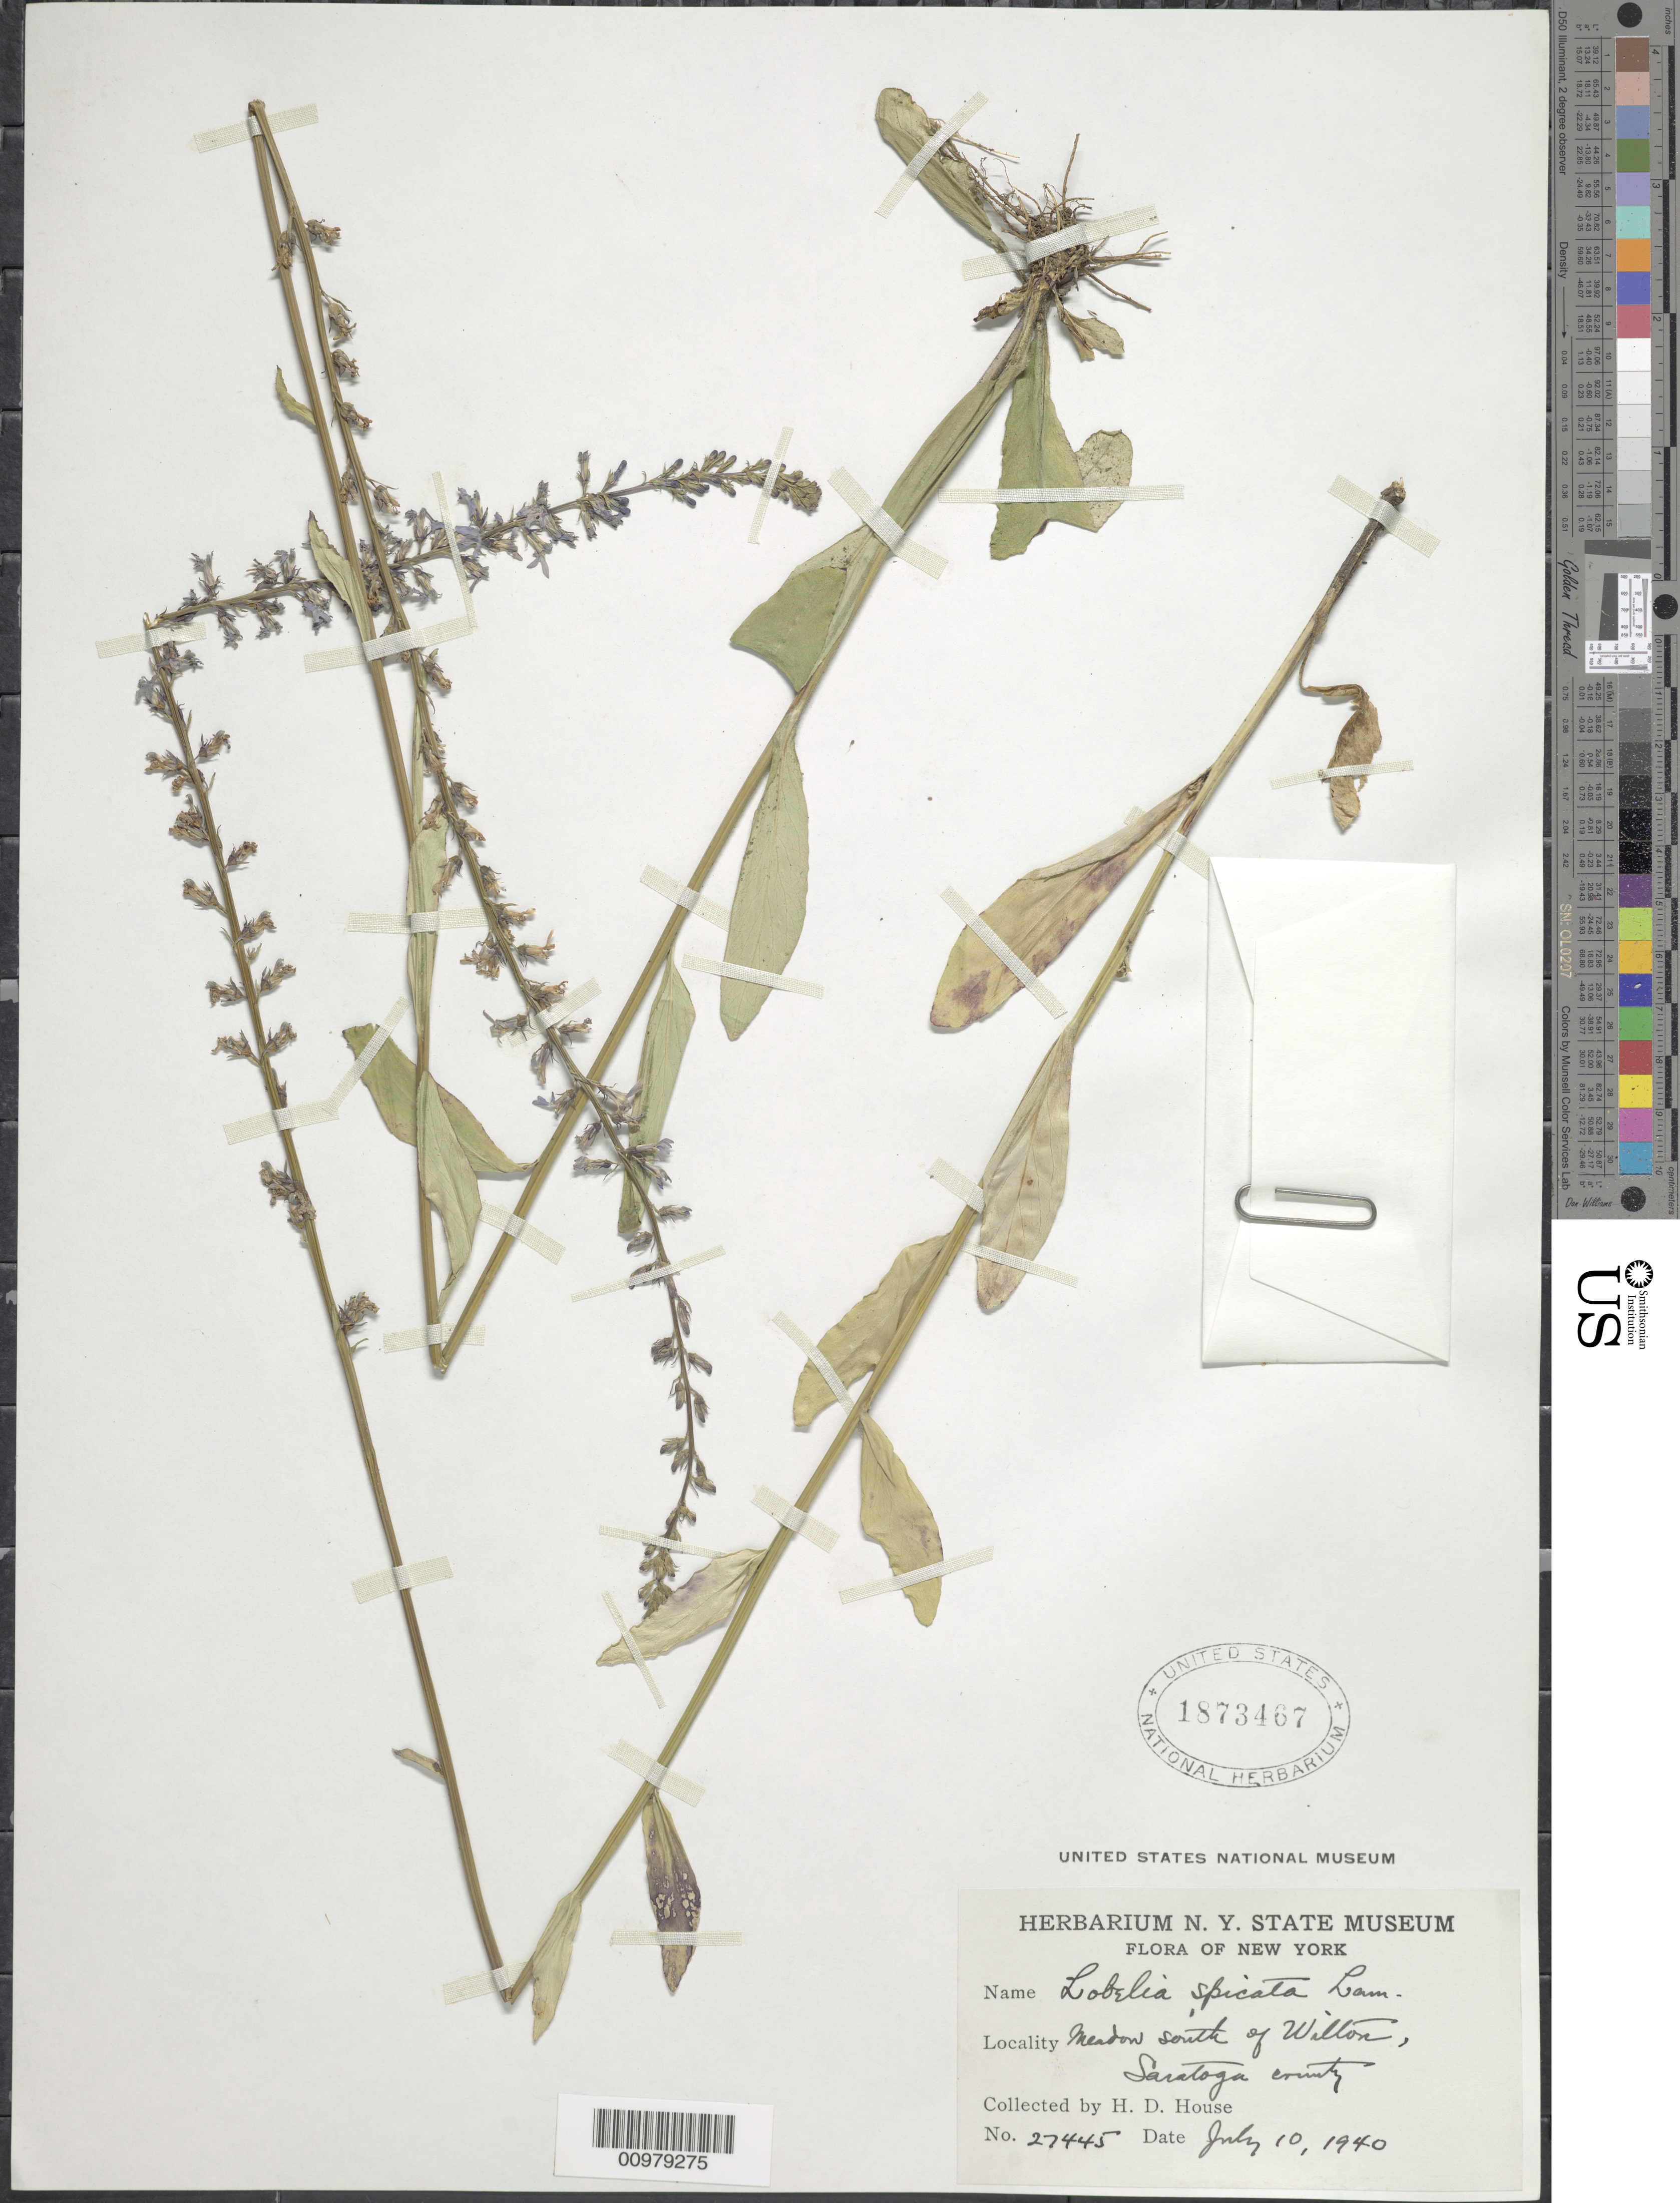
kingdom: Plantae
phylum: Tracheophyta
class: Magnoliopsida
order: Asterales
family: Campanulaceae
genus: Lobelia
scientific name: Lobelia spicata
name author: Lam.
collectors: H. D. House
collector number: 27445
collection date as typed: July 10, 1940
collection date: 1940-07-10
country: United States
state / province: New York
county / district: Saratoga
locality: South of Wilton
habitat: meadow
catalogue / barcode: US 1873467